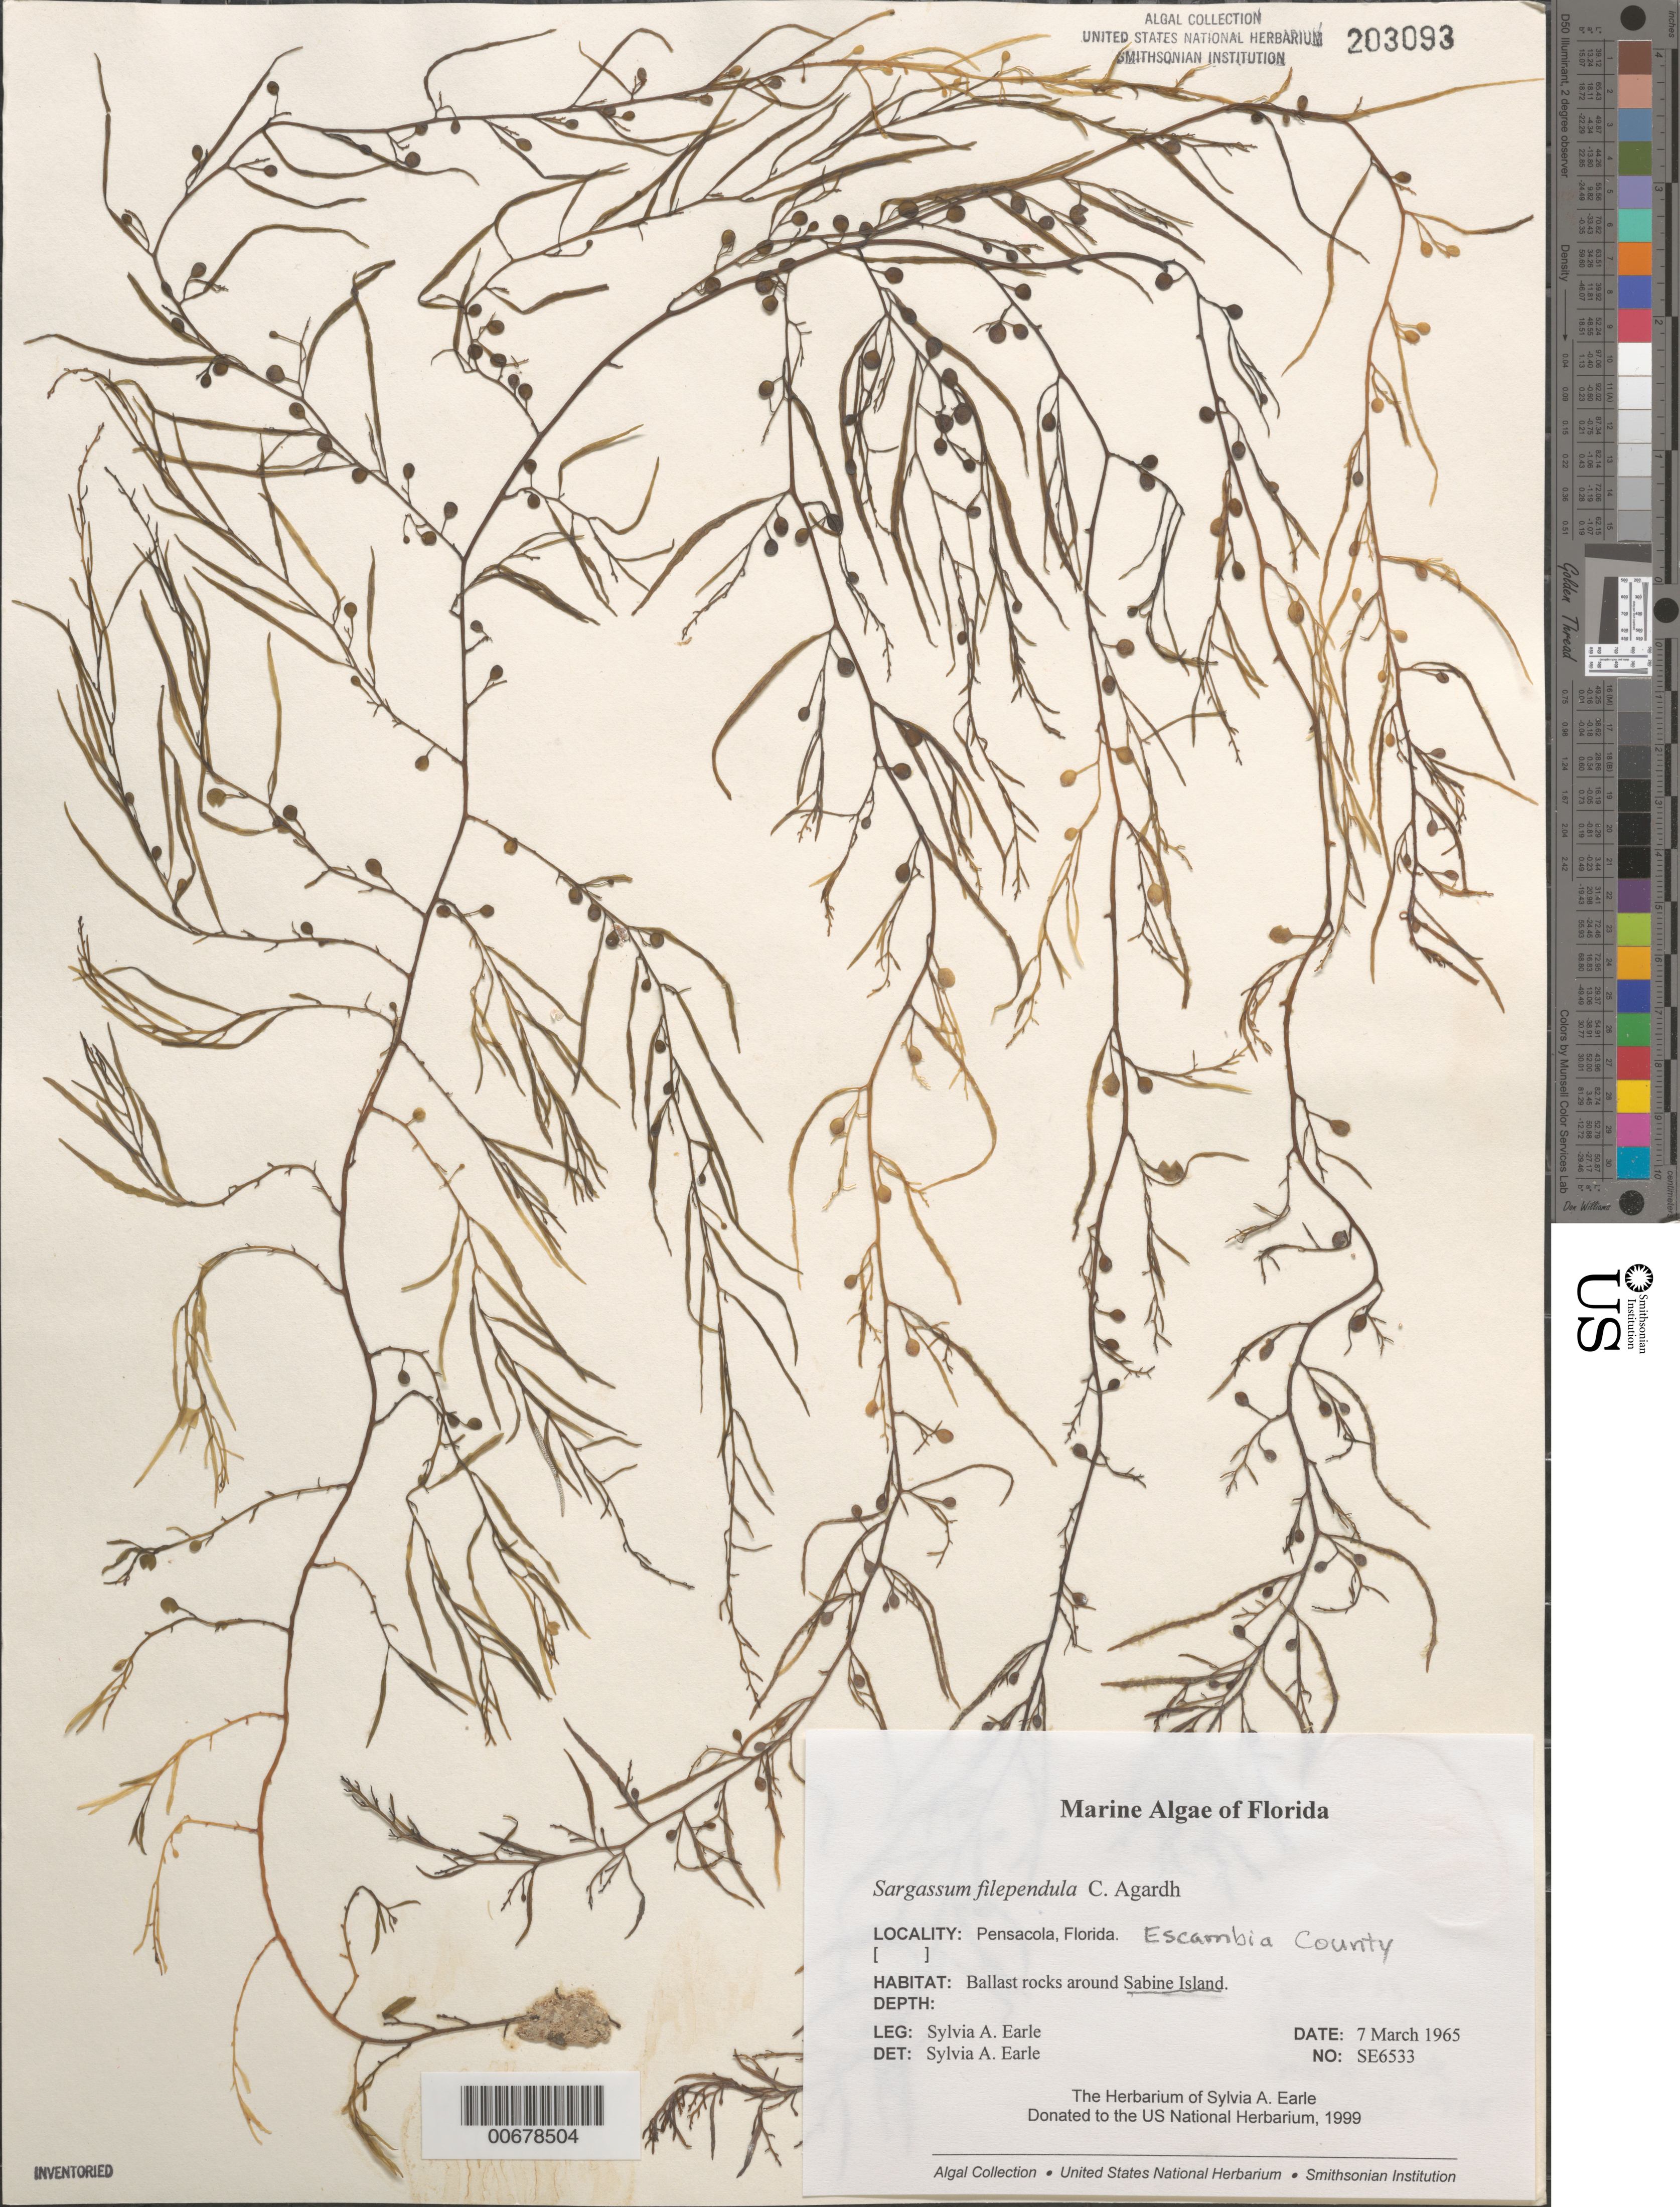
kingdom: Chromista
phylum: Ochrophyta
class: Phaeophyceae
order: Fucales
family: Sargassaceae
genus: Sargassum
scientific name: Sargassum filipendula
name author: C. Agardh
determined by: Earle, S. A.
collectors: S. A. Earle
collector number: SE 6533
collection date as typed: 07 Mar 1965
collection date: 1965-03-07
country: United States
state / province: Florida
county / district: Escambia County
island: Sabine Island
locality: Pensacola, ballast rocks around Sabine Island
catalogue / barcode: US 203093